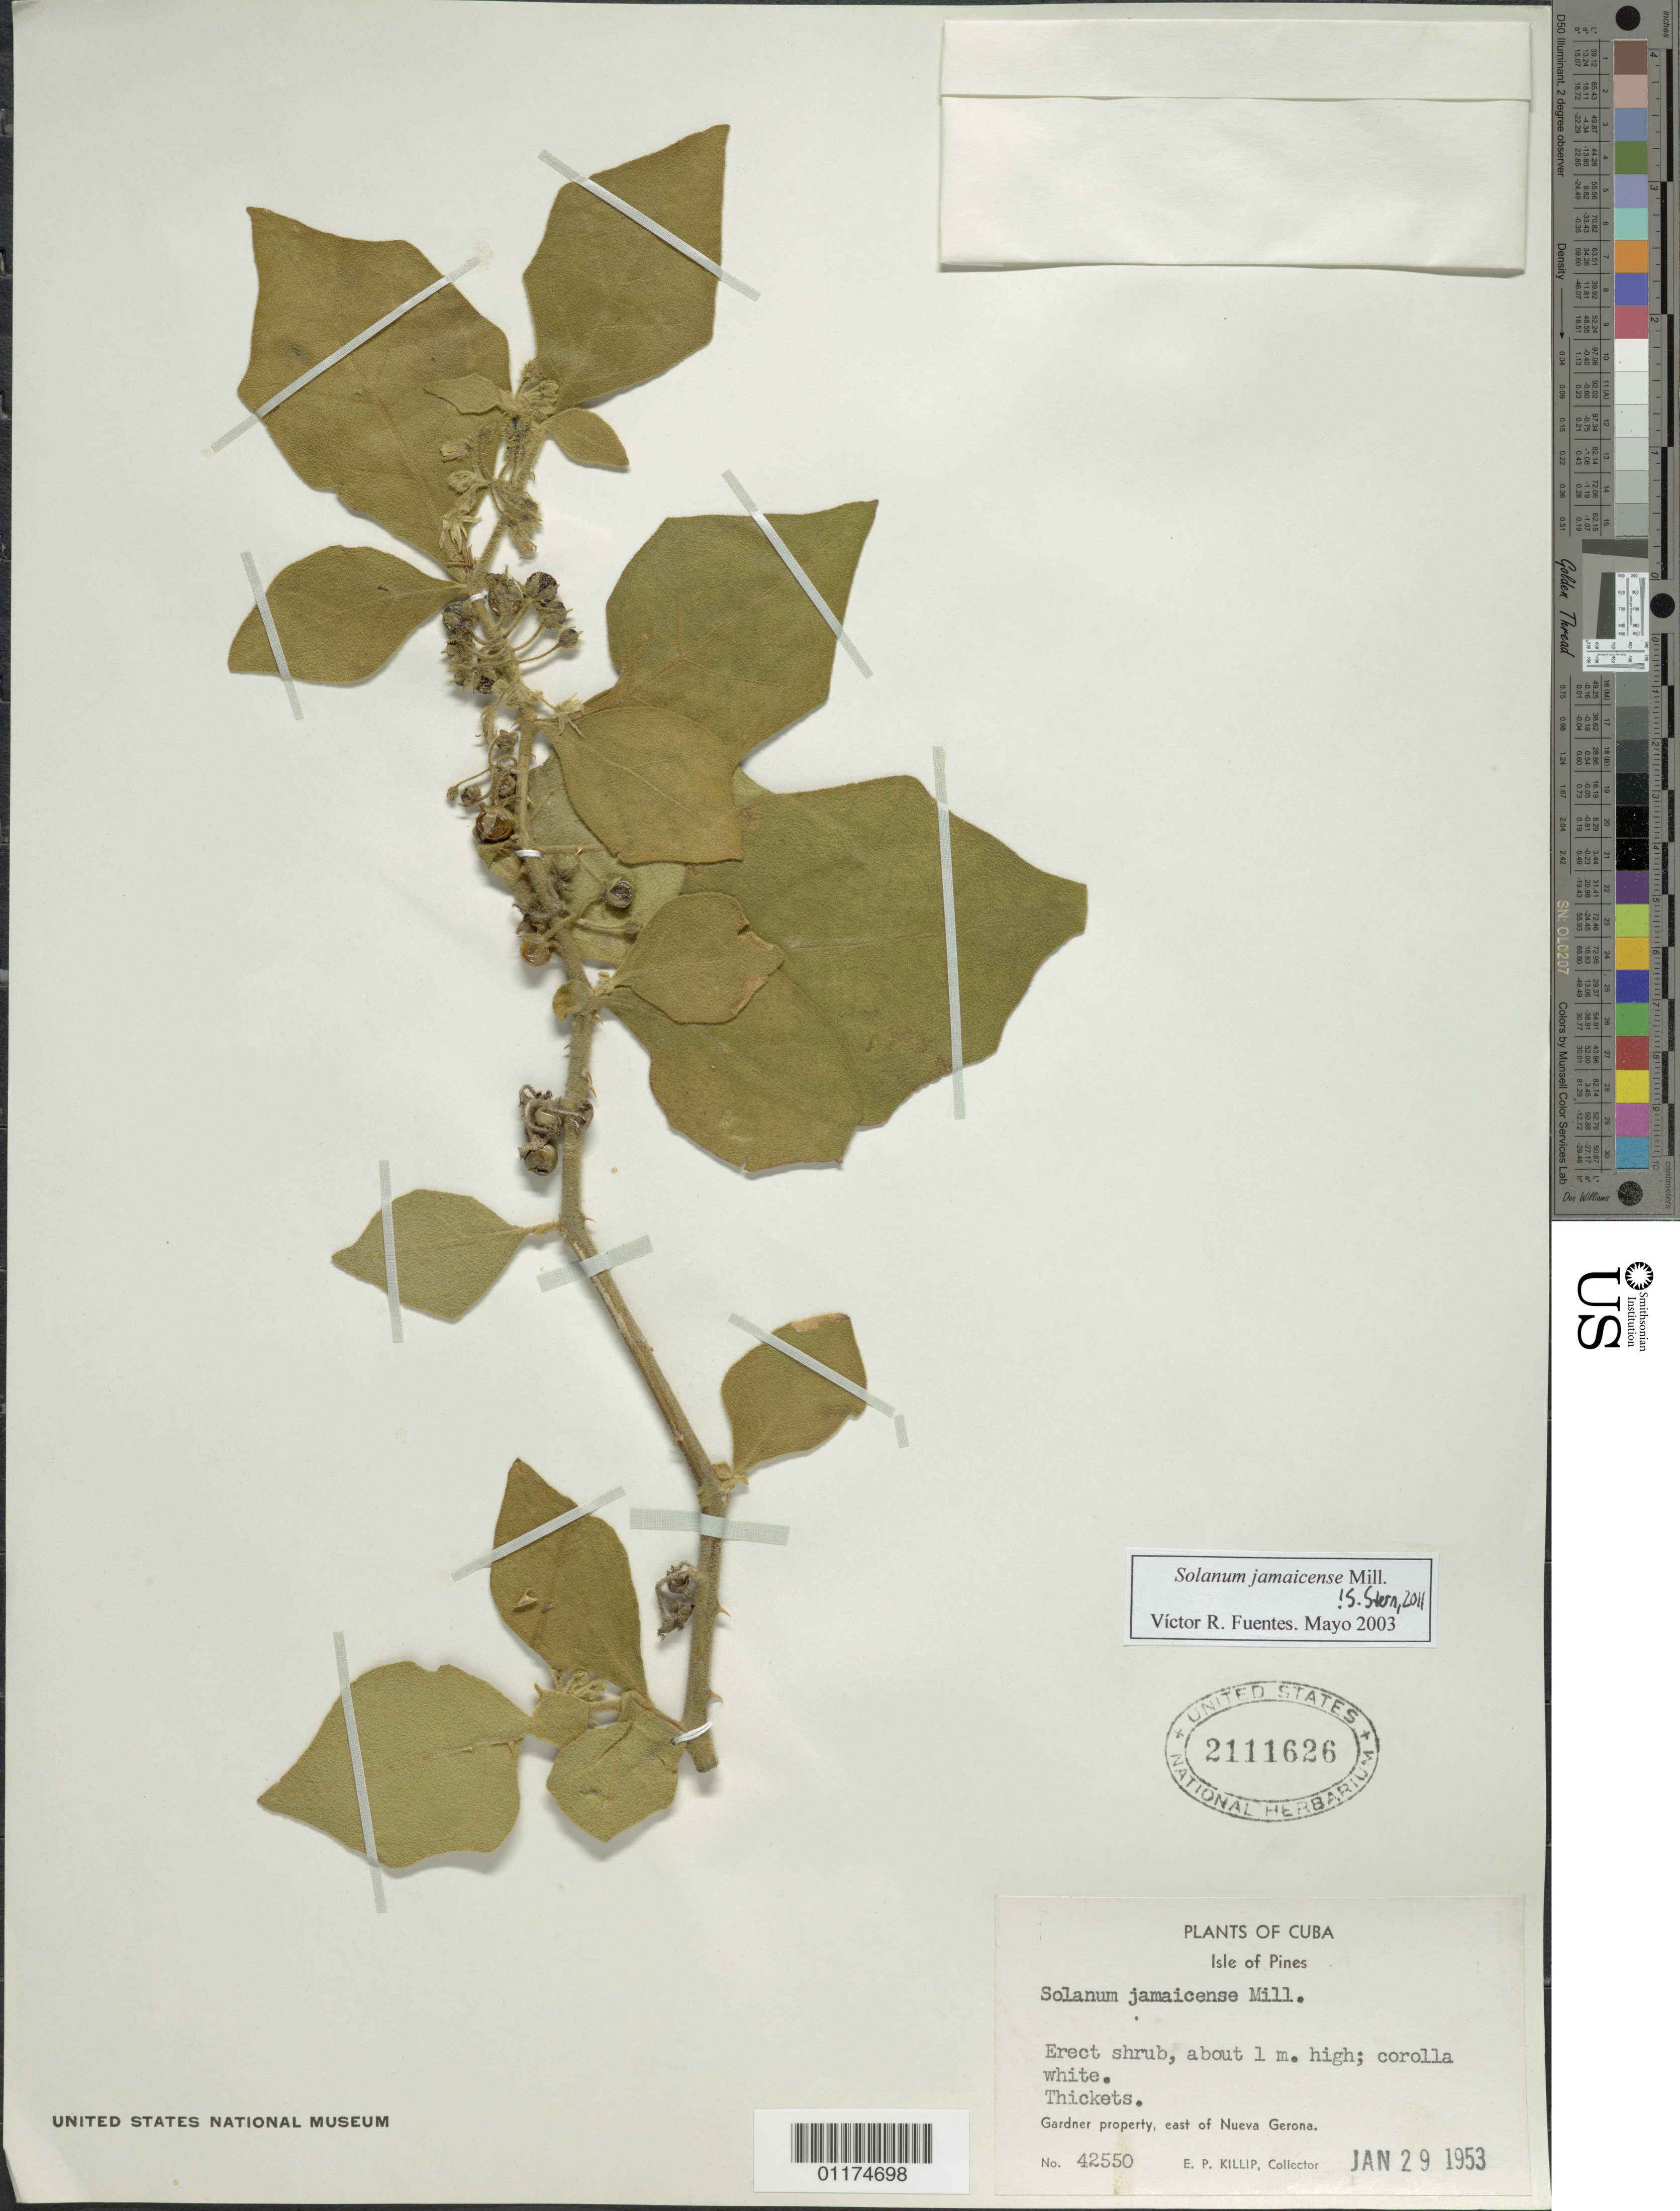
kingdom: Plantae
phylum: Tracheophyta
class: Magnoliopsida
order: Solanales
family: Solanaceae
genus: Solanum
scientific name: Solanum jamaicense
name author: Mill.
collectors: E. P. Killip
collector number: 42250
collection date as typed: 29 Jan 1953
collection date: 1953-01-29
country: Cuba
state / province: Isla de la Juventud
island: Isla de la Juventud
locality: Gardner property, east of Nueva Gerona.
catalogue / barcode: US 2111626